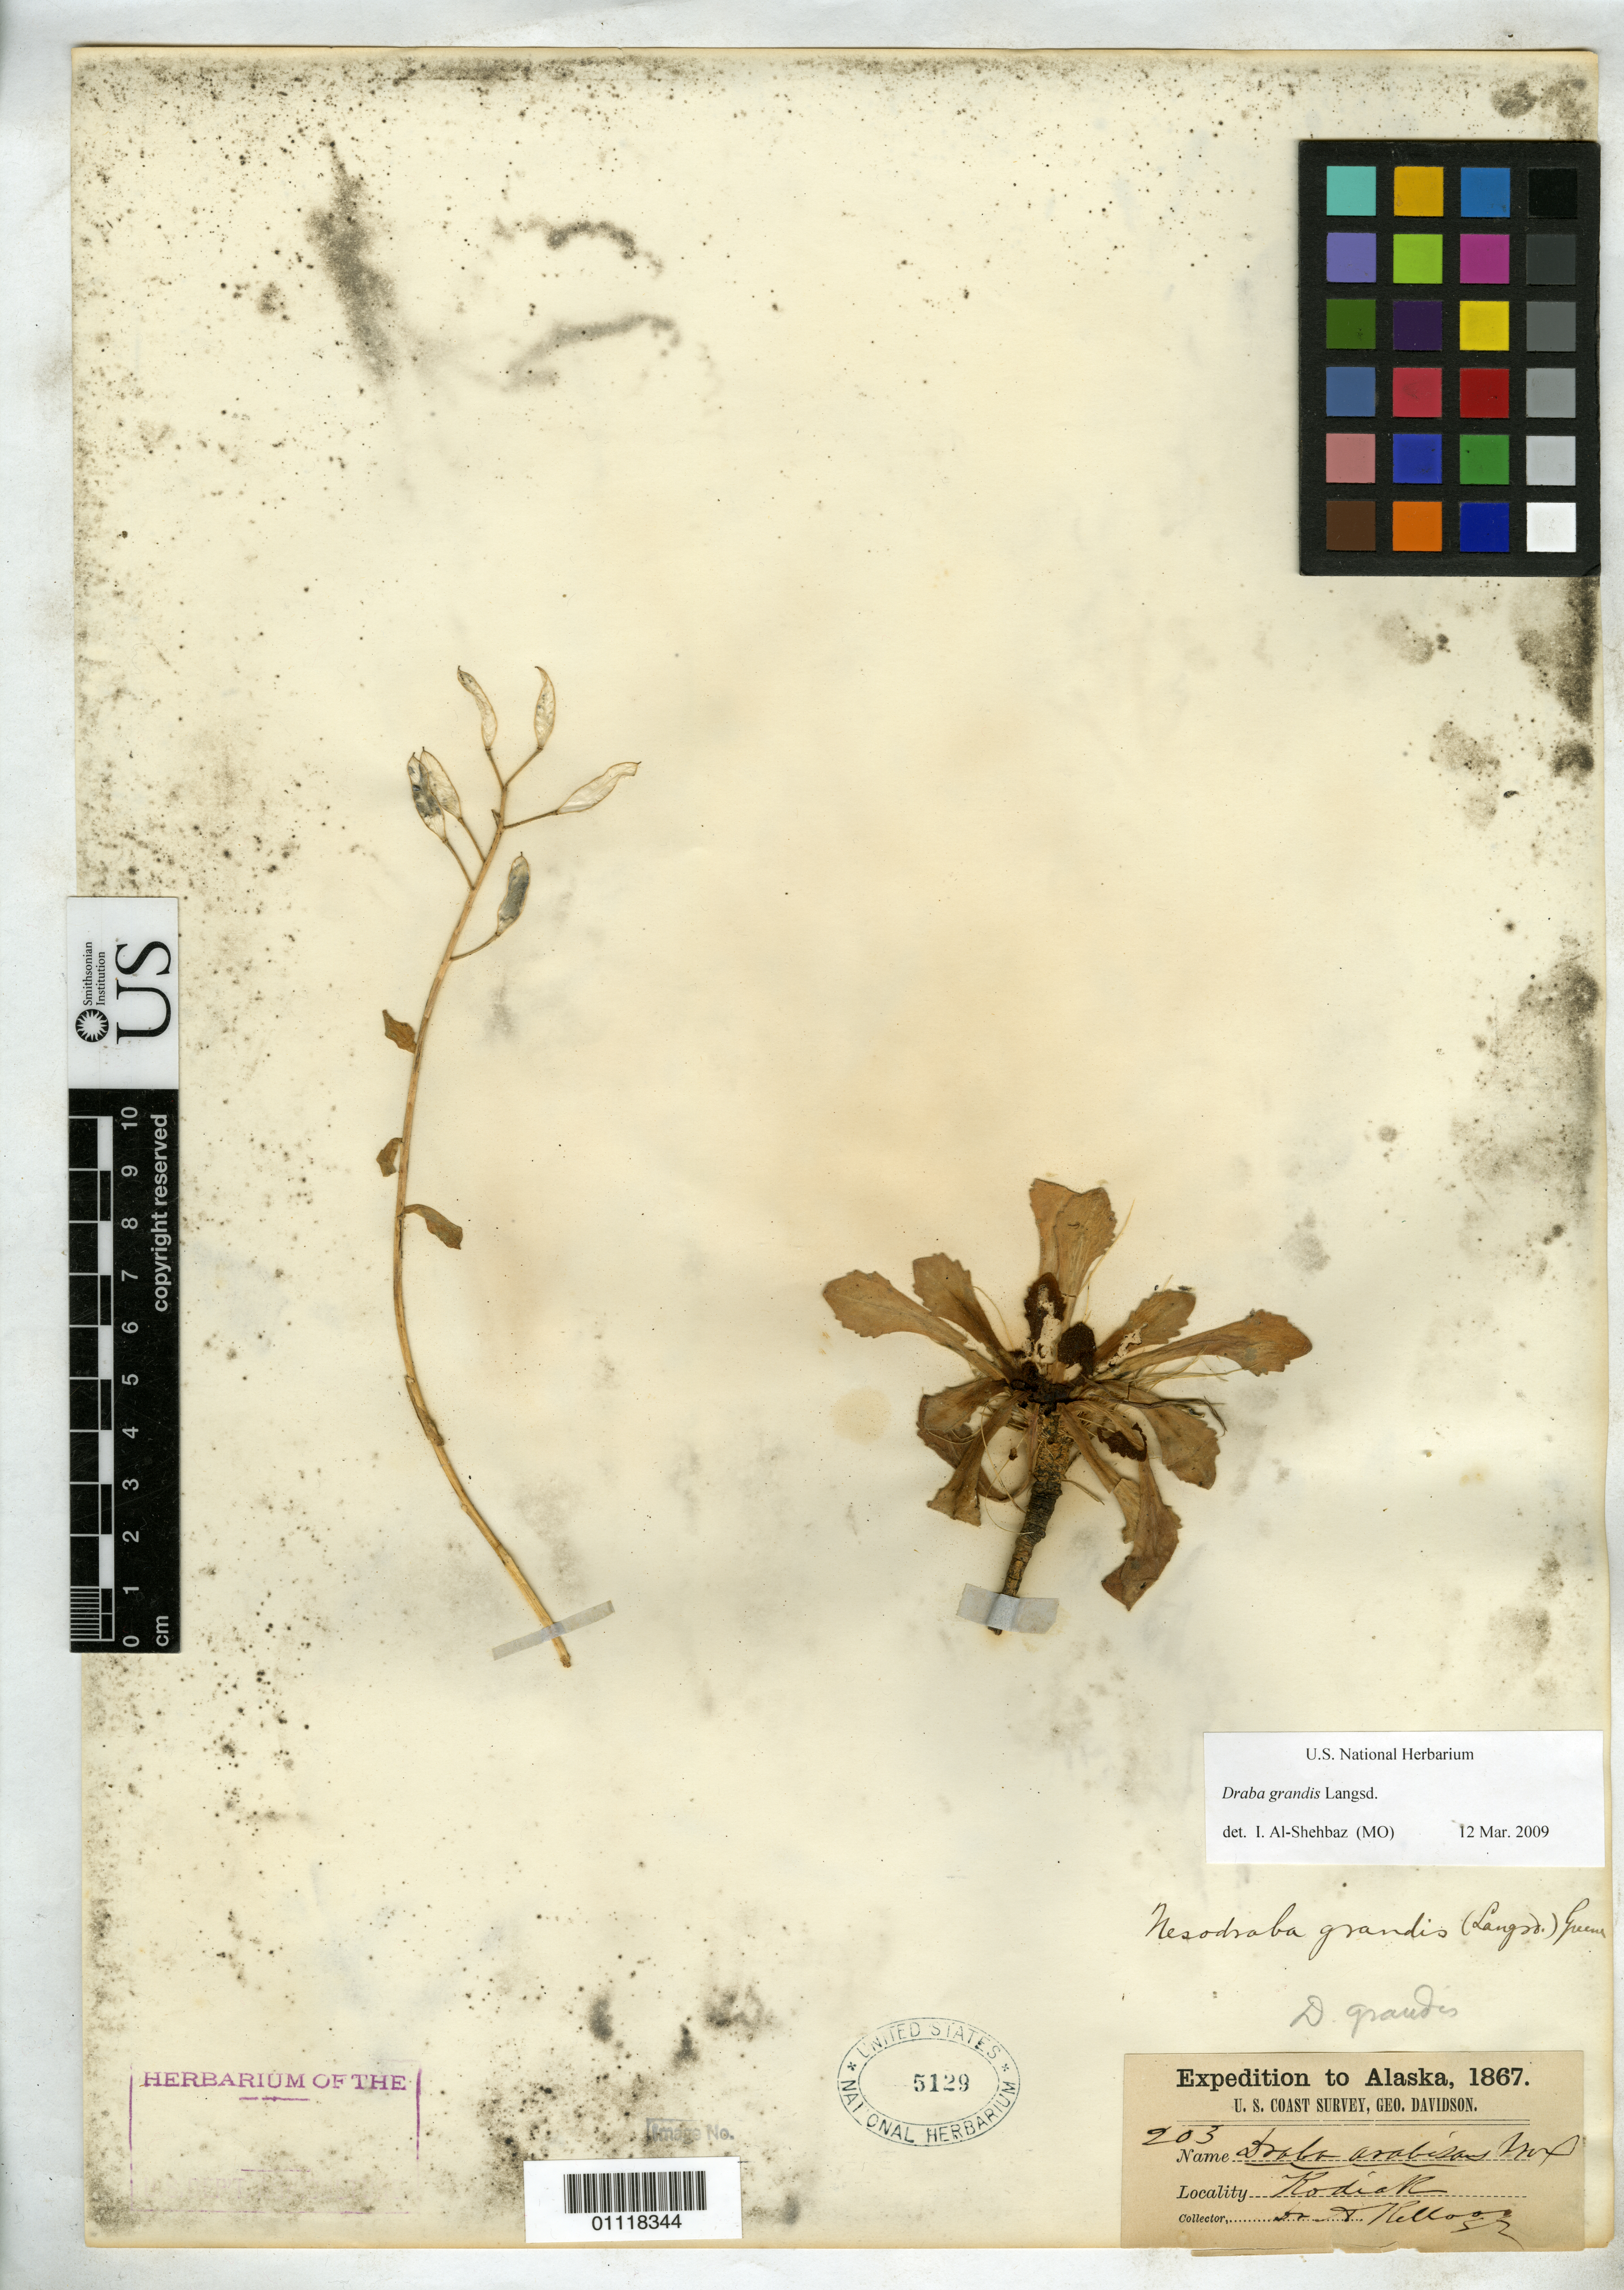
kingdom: Plantae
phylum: Tracheophyta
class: Magnoliopsida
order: Brassicales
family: Brassicaceae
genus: Draba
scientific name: Draba grandis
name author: Langsd. ex DC.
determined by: Al-Shehbaz, I. A., (MO), Missouri Botanical Garden (UNITED STATES)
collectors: -- Kellogg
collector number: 203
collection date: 1867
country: United States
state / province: Alaska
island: Kodiak [Kadiak]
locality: Kodiak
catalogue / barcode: US 5129